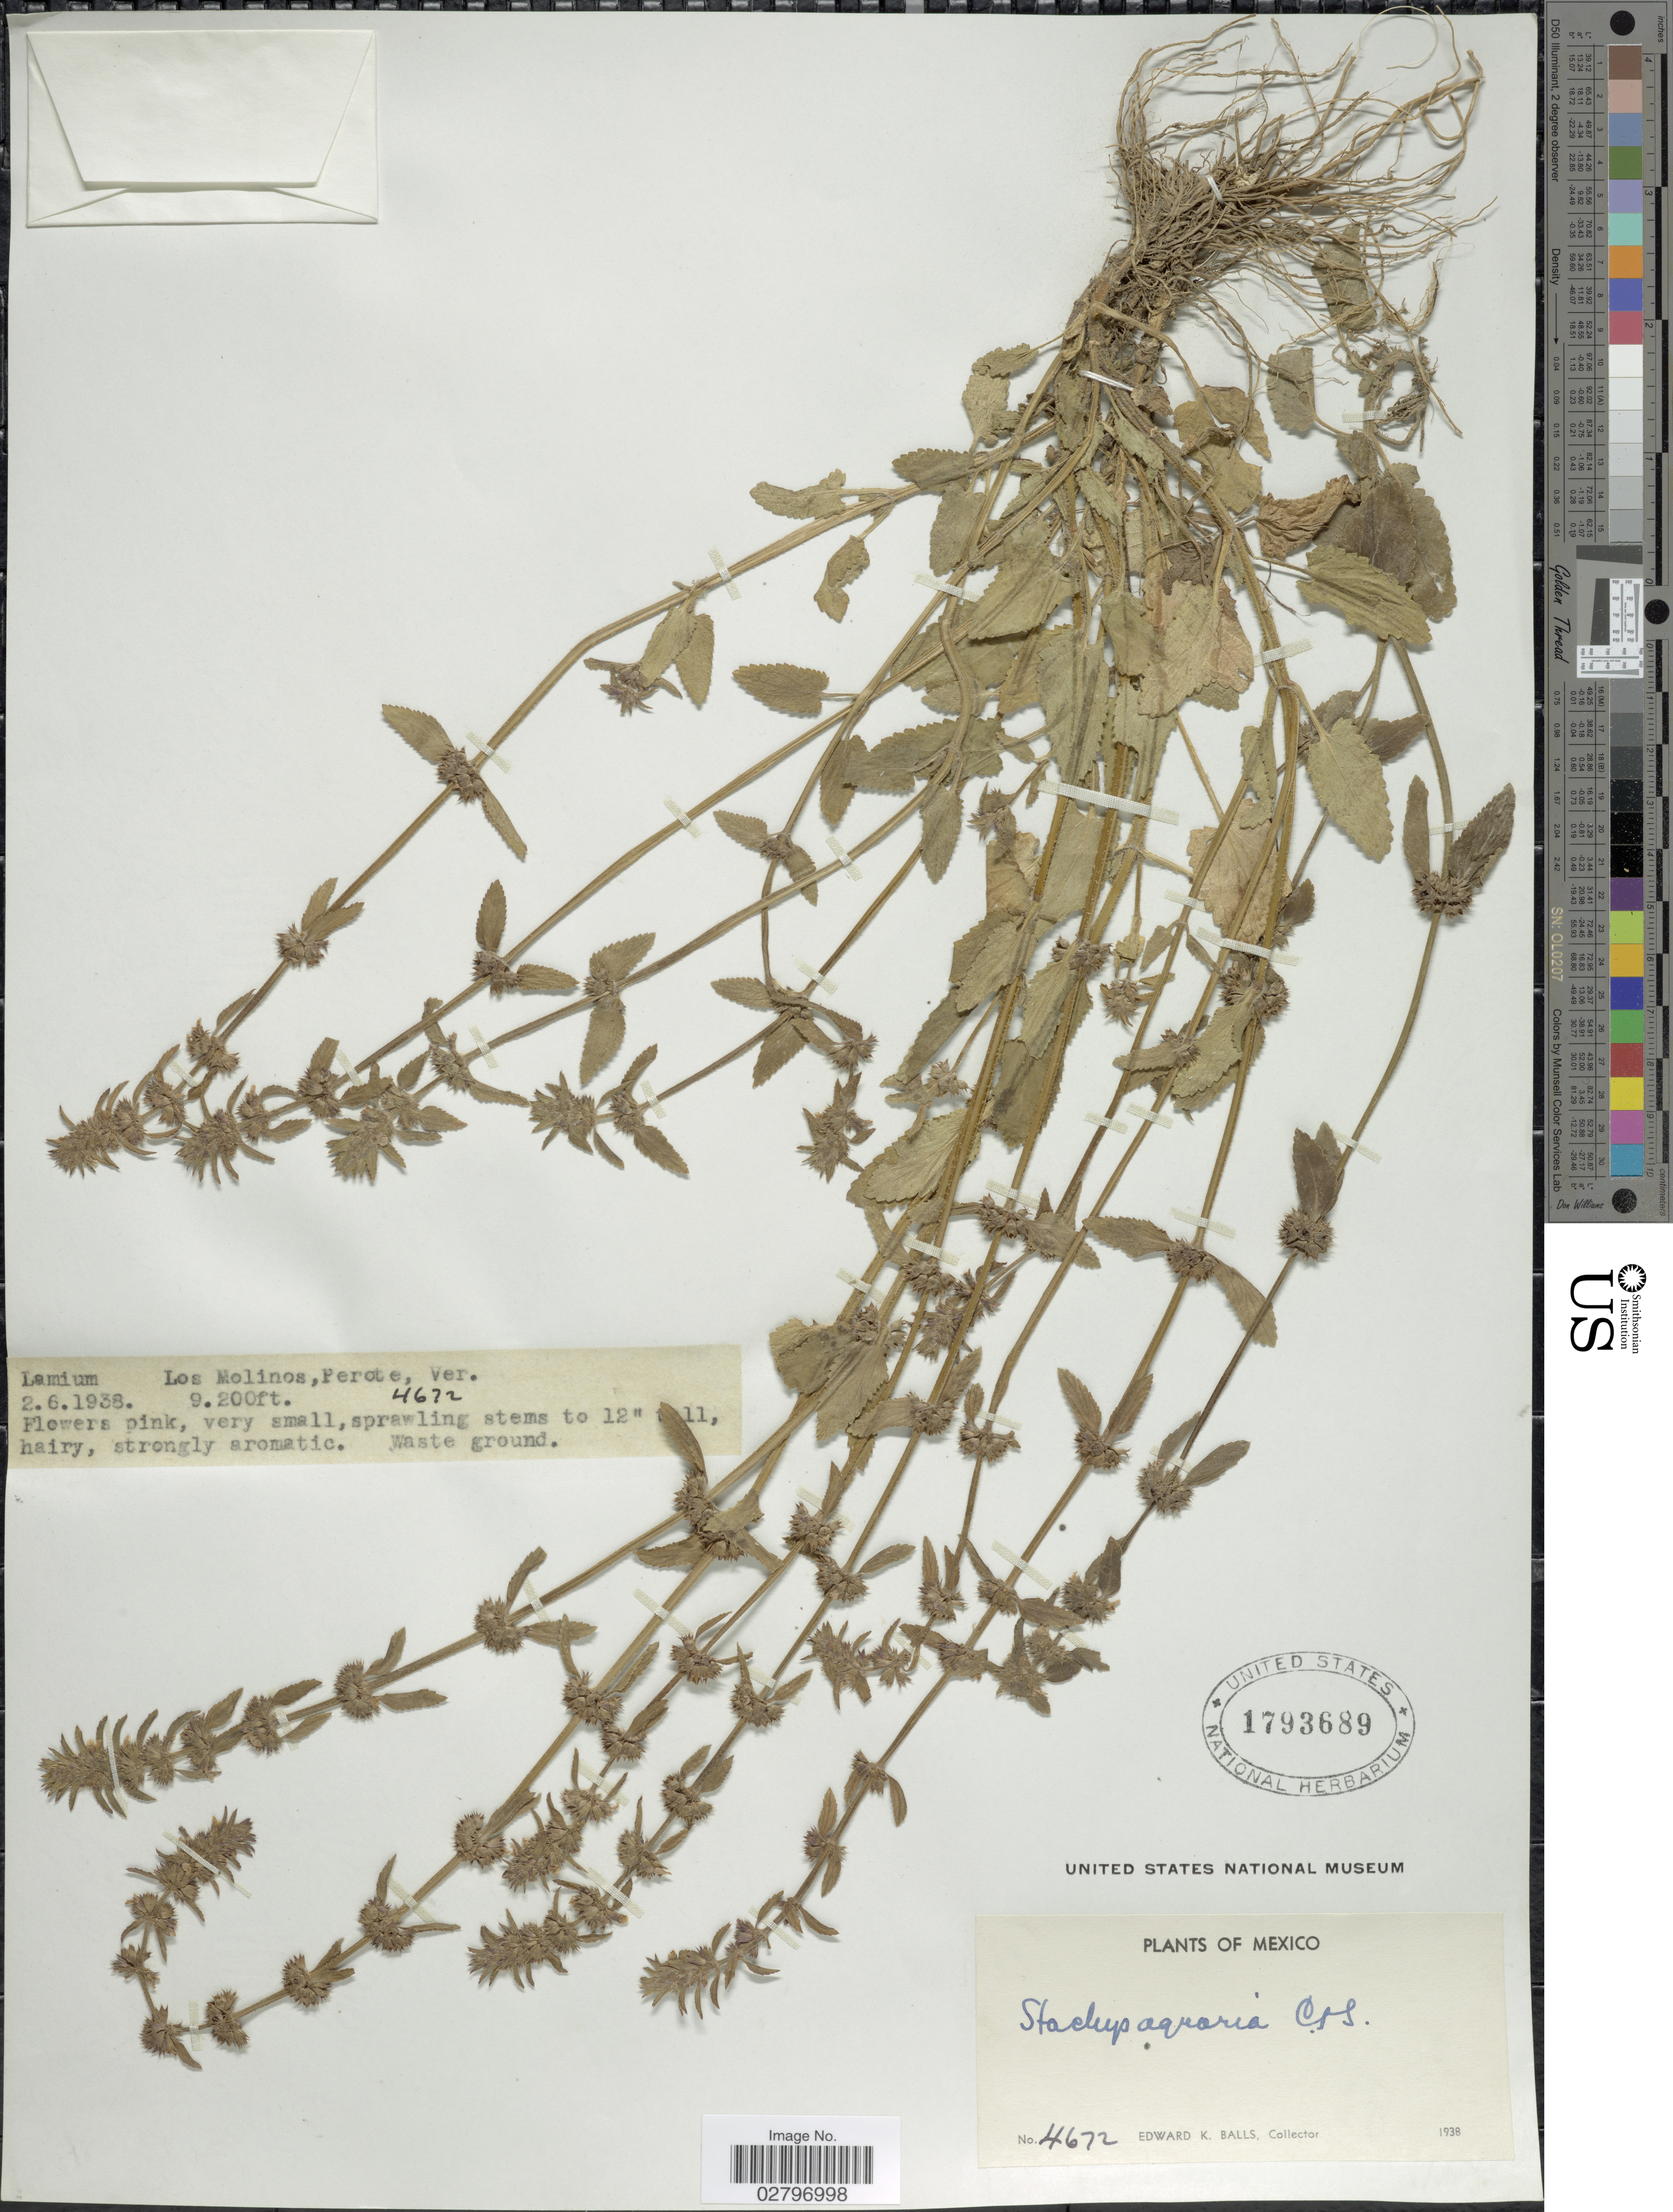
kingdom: Plantae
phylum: Tracheophyta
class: Magnoliopsida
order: Lamiales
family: Lamiaceae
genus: Stachys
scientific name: Stachys agraria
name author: Schltdl. & Cham.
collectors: E. K. Balls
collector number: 4672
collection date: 1938-06-02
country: Mexico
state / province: Veracruz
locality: Los Molinos, Perote, Ver.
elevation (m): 2804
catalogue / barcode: US 1793689